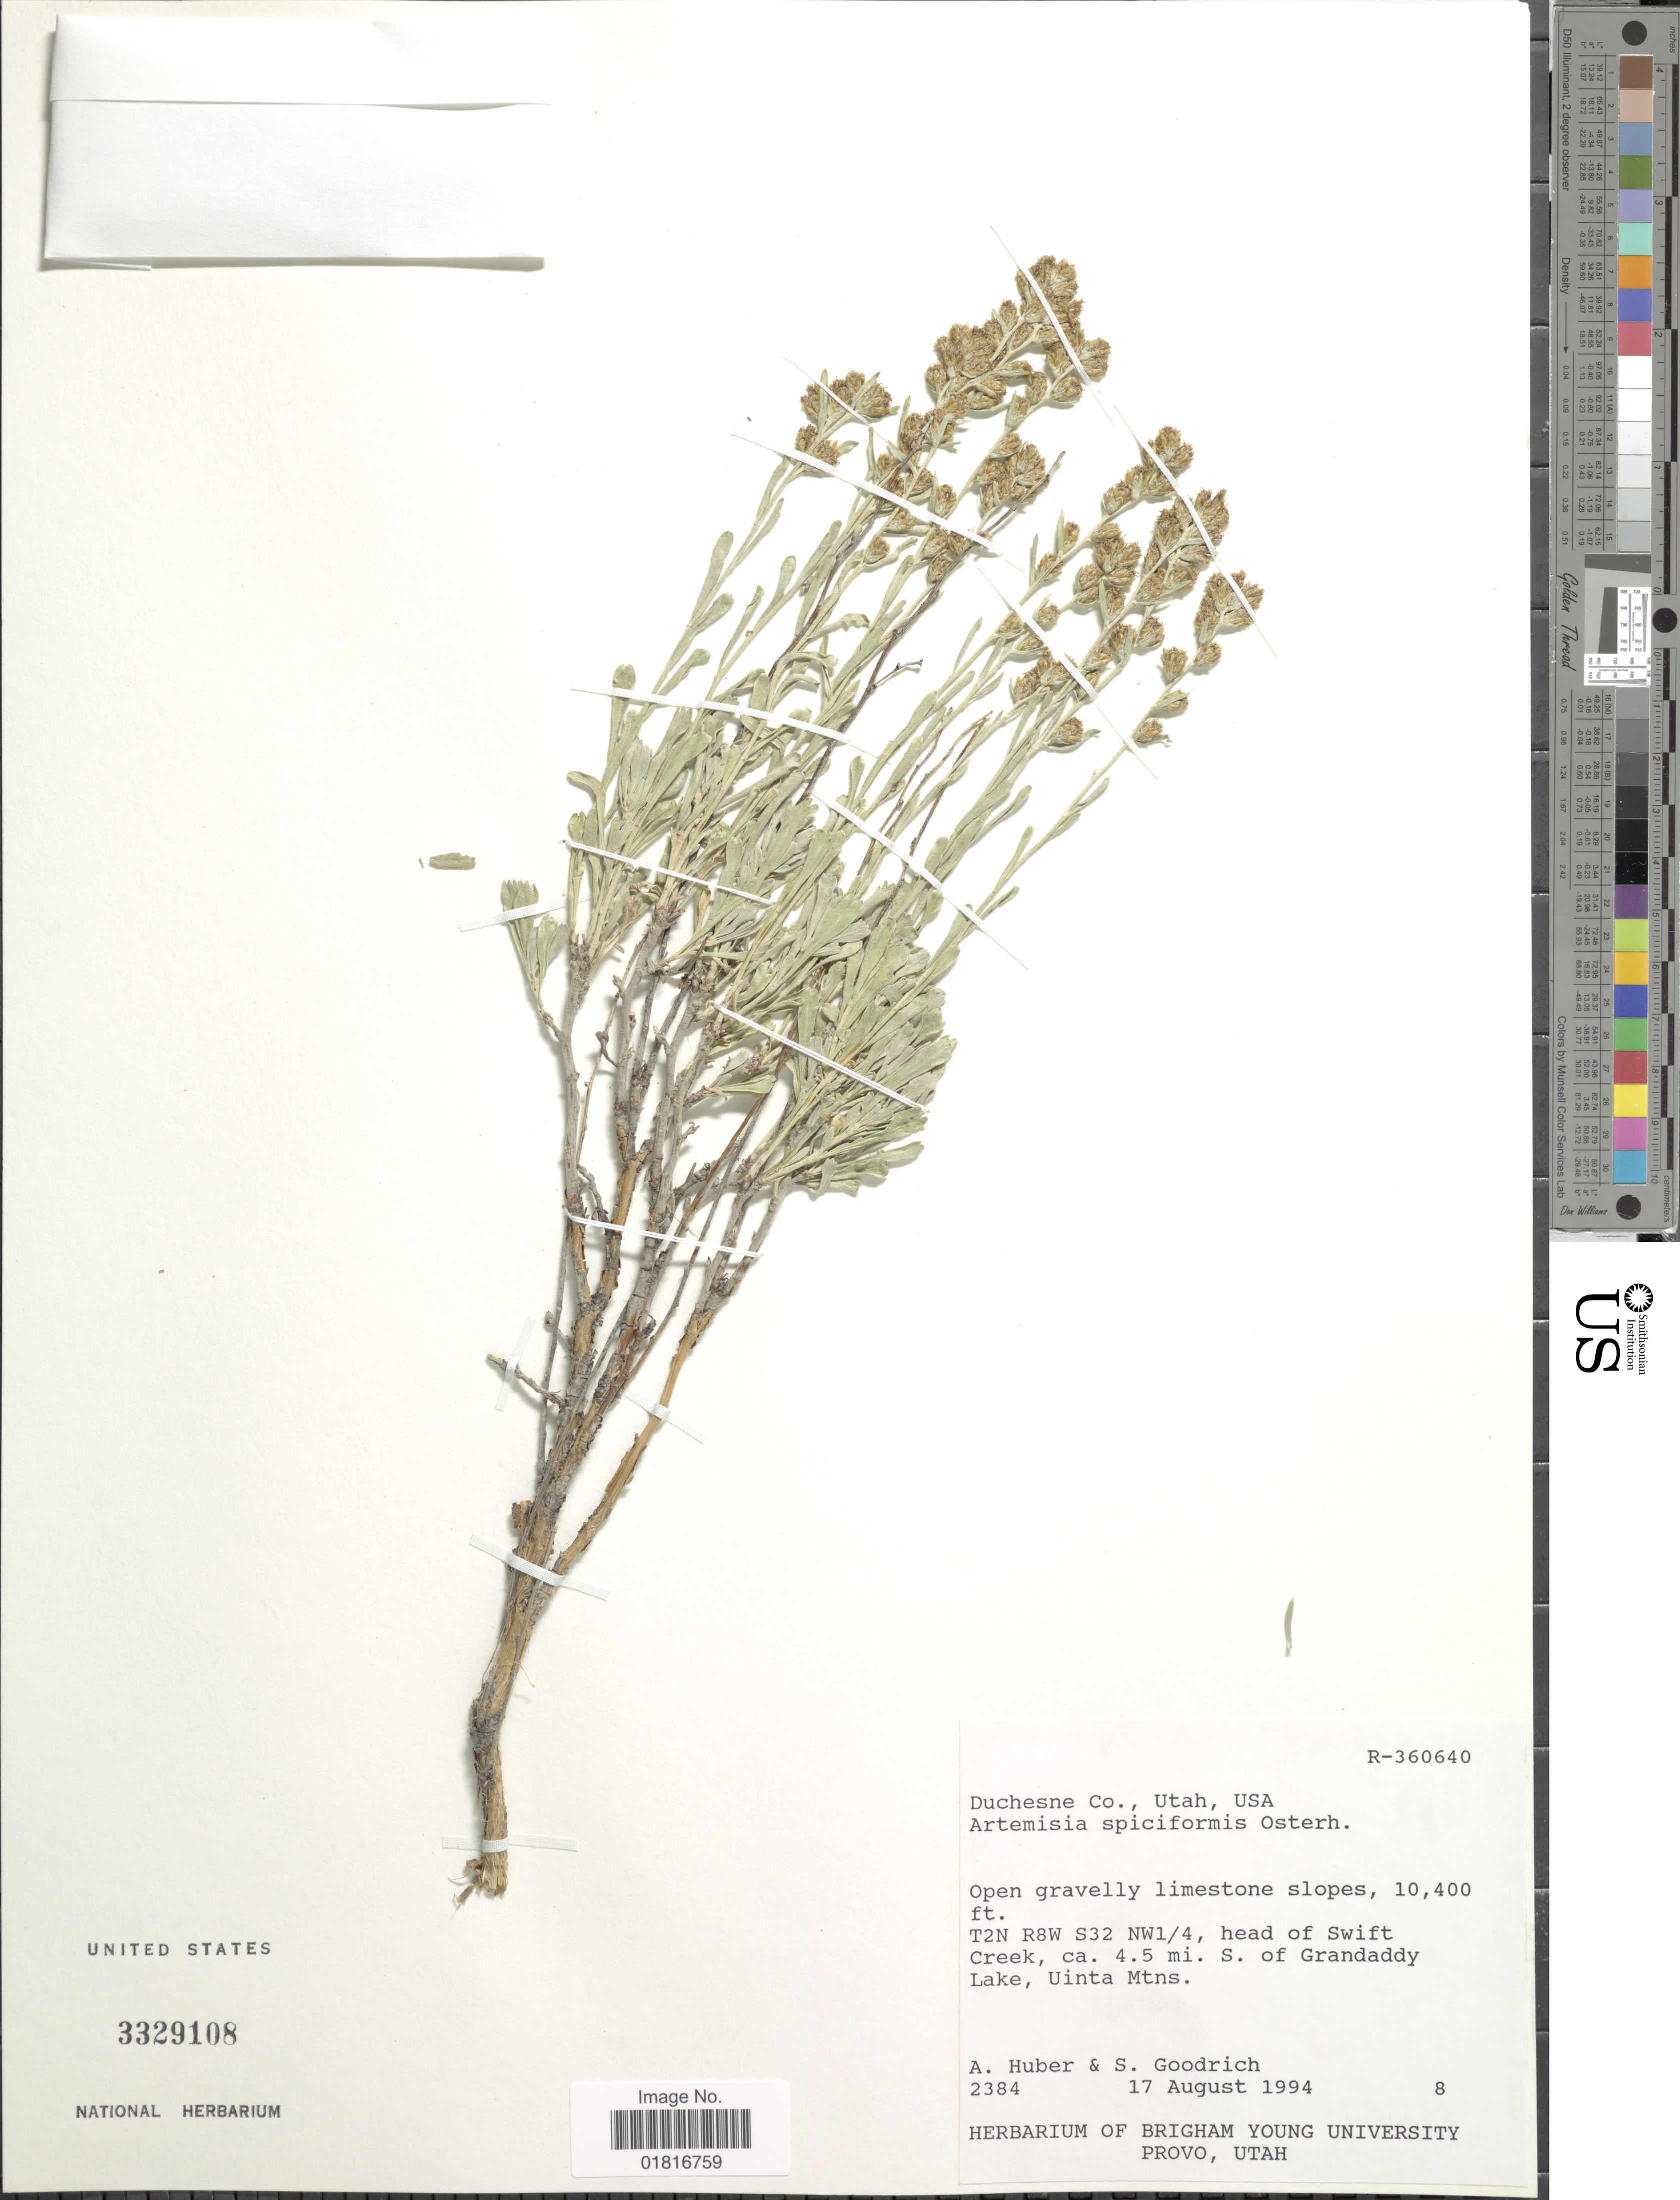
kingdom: Plantae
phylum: Tracheophyta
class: Magnoliopsida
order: Asterales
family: Asteraceae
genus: Artemisia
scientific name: Artemisia spiciformis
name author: Osterh.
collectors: A. Huber & S. Goodrich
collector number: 2384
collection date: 1994-08-17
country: United States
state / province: Utah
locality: Duchesne Co, Open gravelly limestone slopes, T2N R8W S32 NW1/4, head of Swift Creek, ca 4.5 mi S of Grandaddy lake, Uinta Mtns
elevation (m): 3170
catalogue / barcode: US 3329108